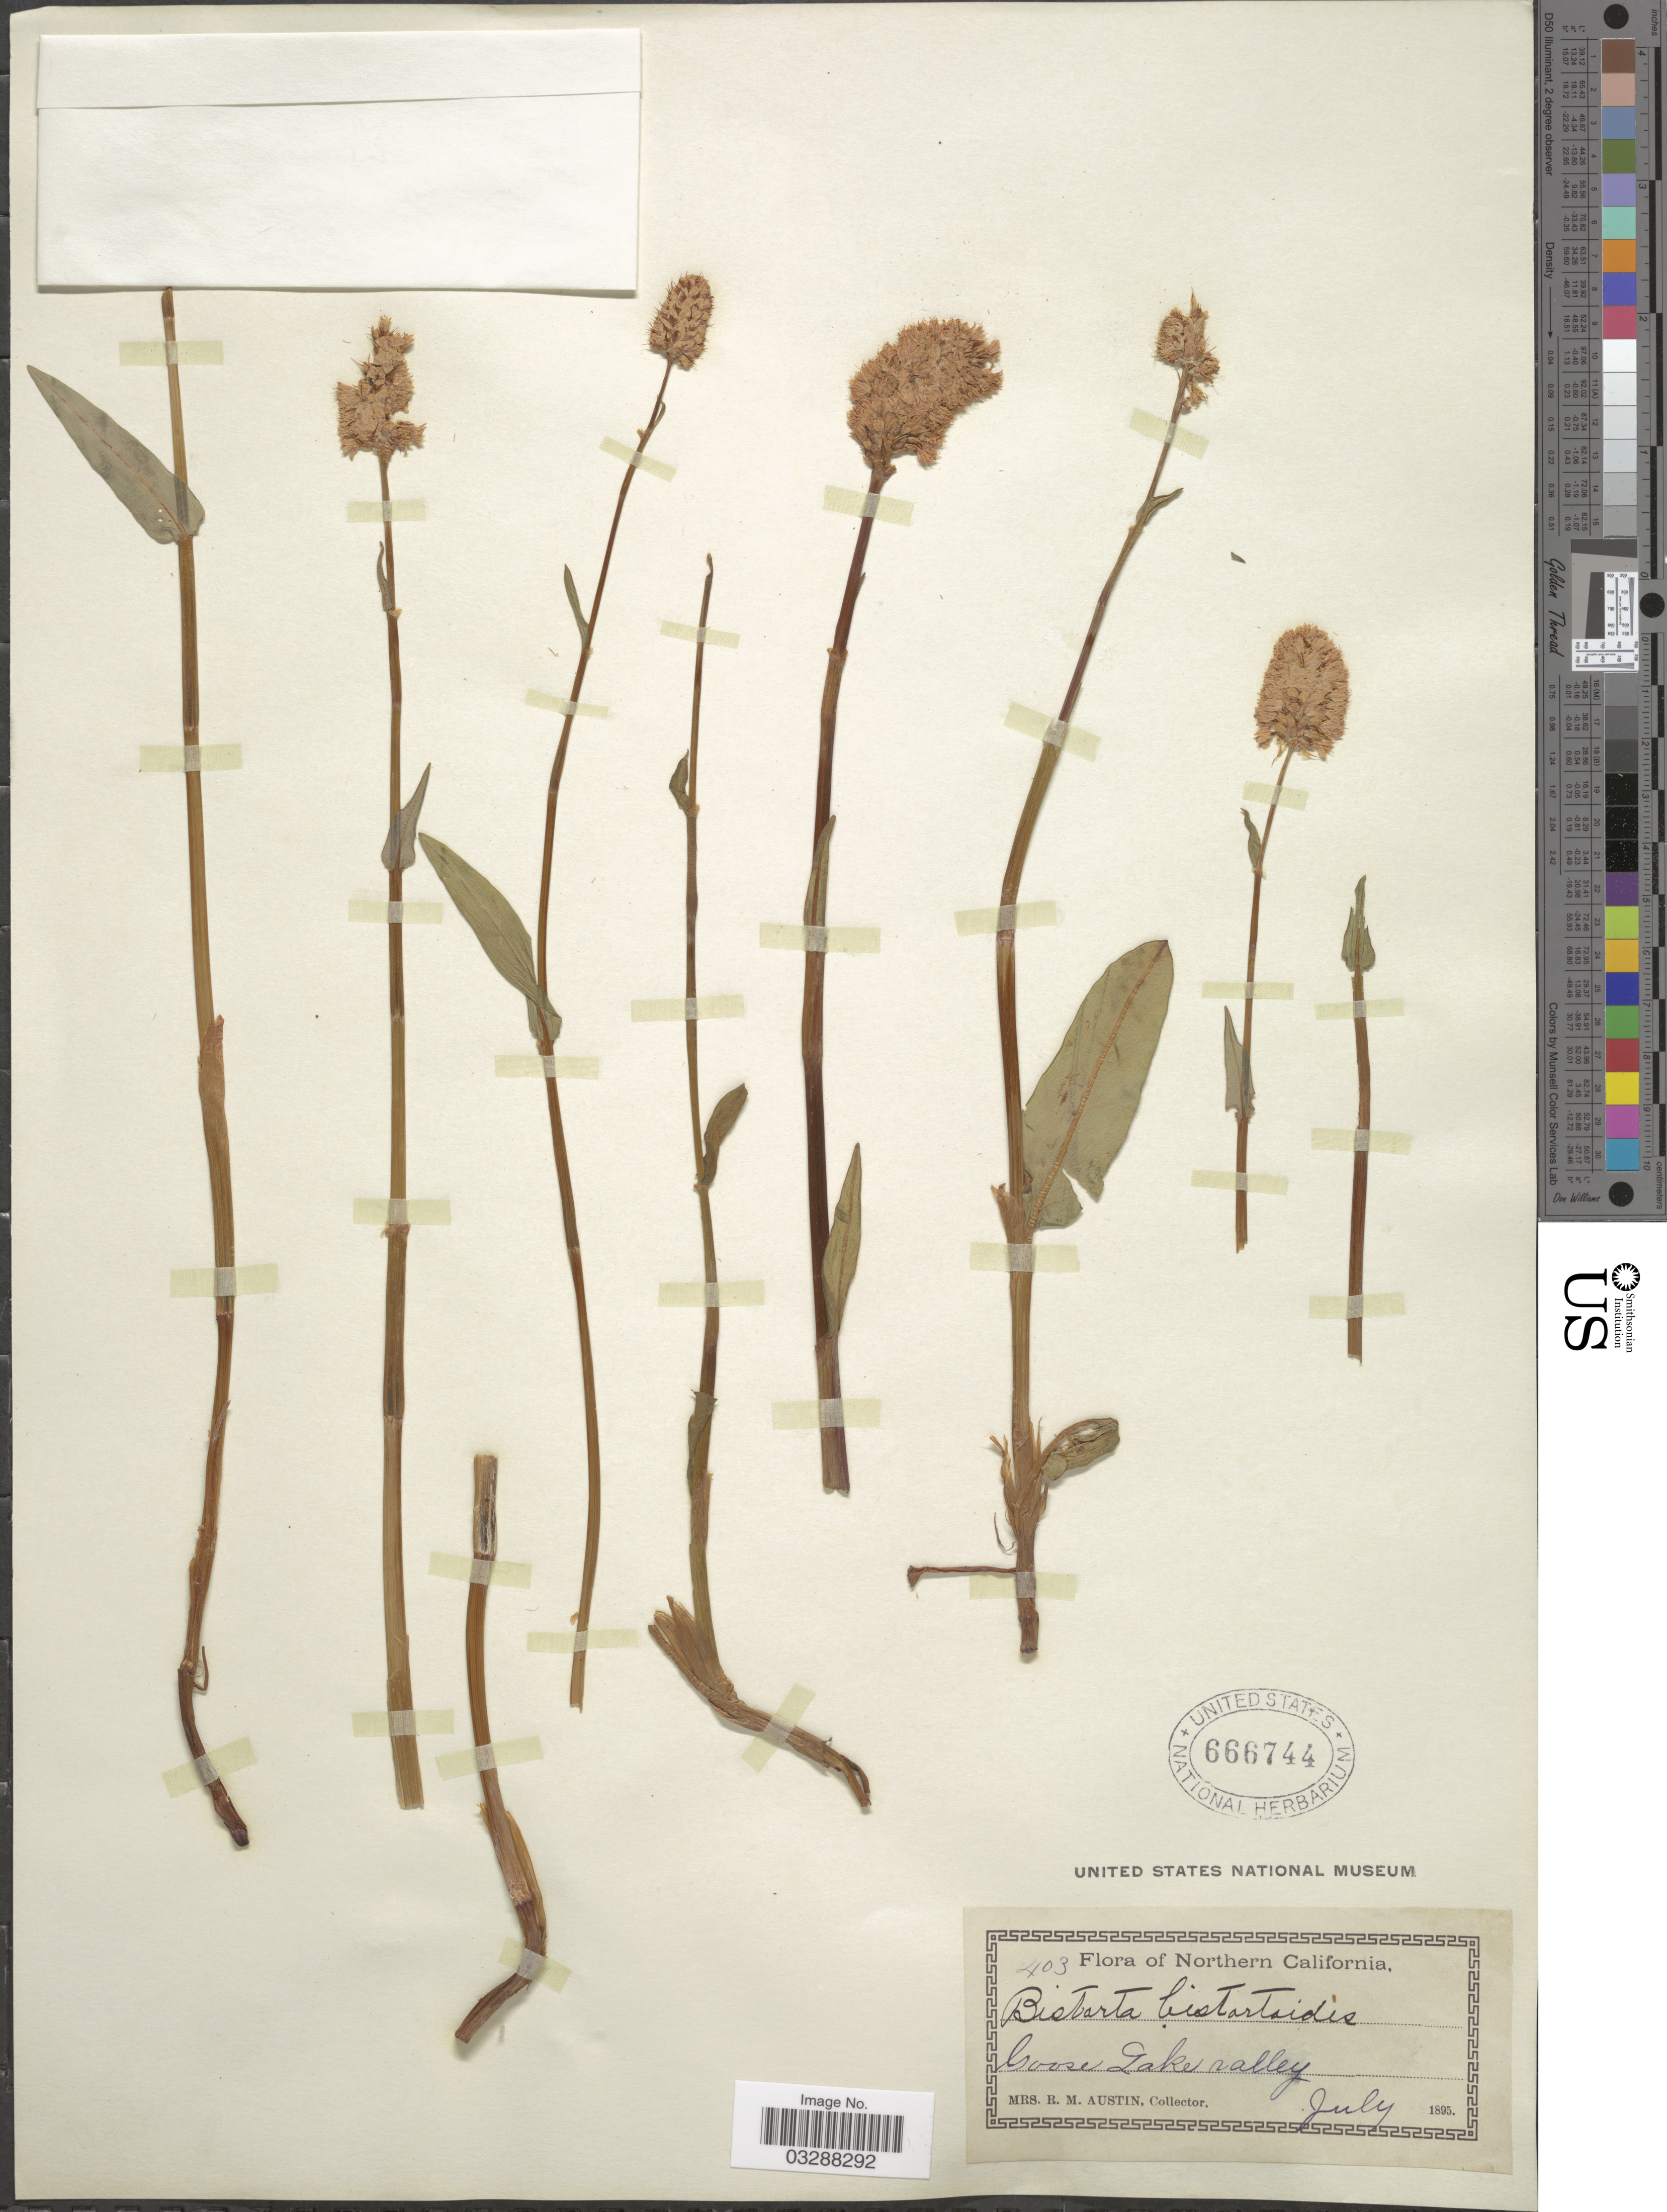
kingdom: Plantae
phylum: Tracheophyta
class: Magnoliopsida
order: Caryophyllales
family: Polygonaceae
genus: Bistorta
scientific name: Bistorta bistortoides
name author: (Pursh) Small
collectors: R. Austin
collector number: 403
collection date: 1895-07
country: United States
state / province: California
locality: Northern California, Goose Lake valley.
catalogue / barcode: US 666744